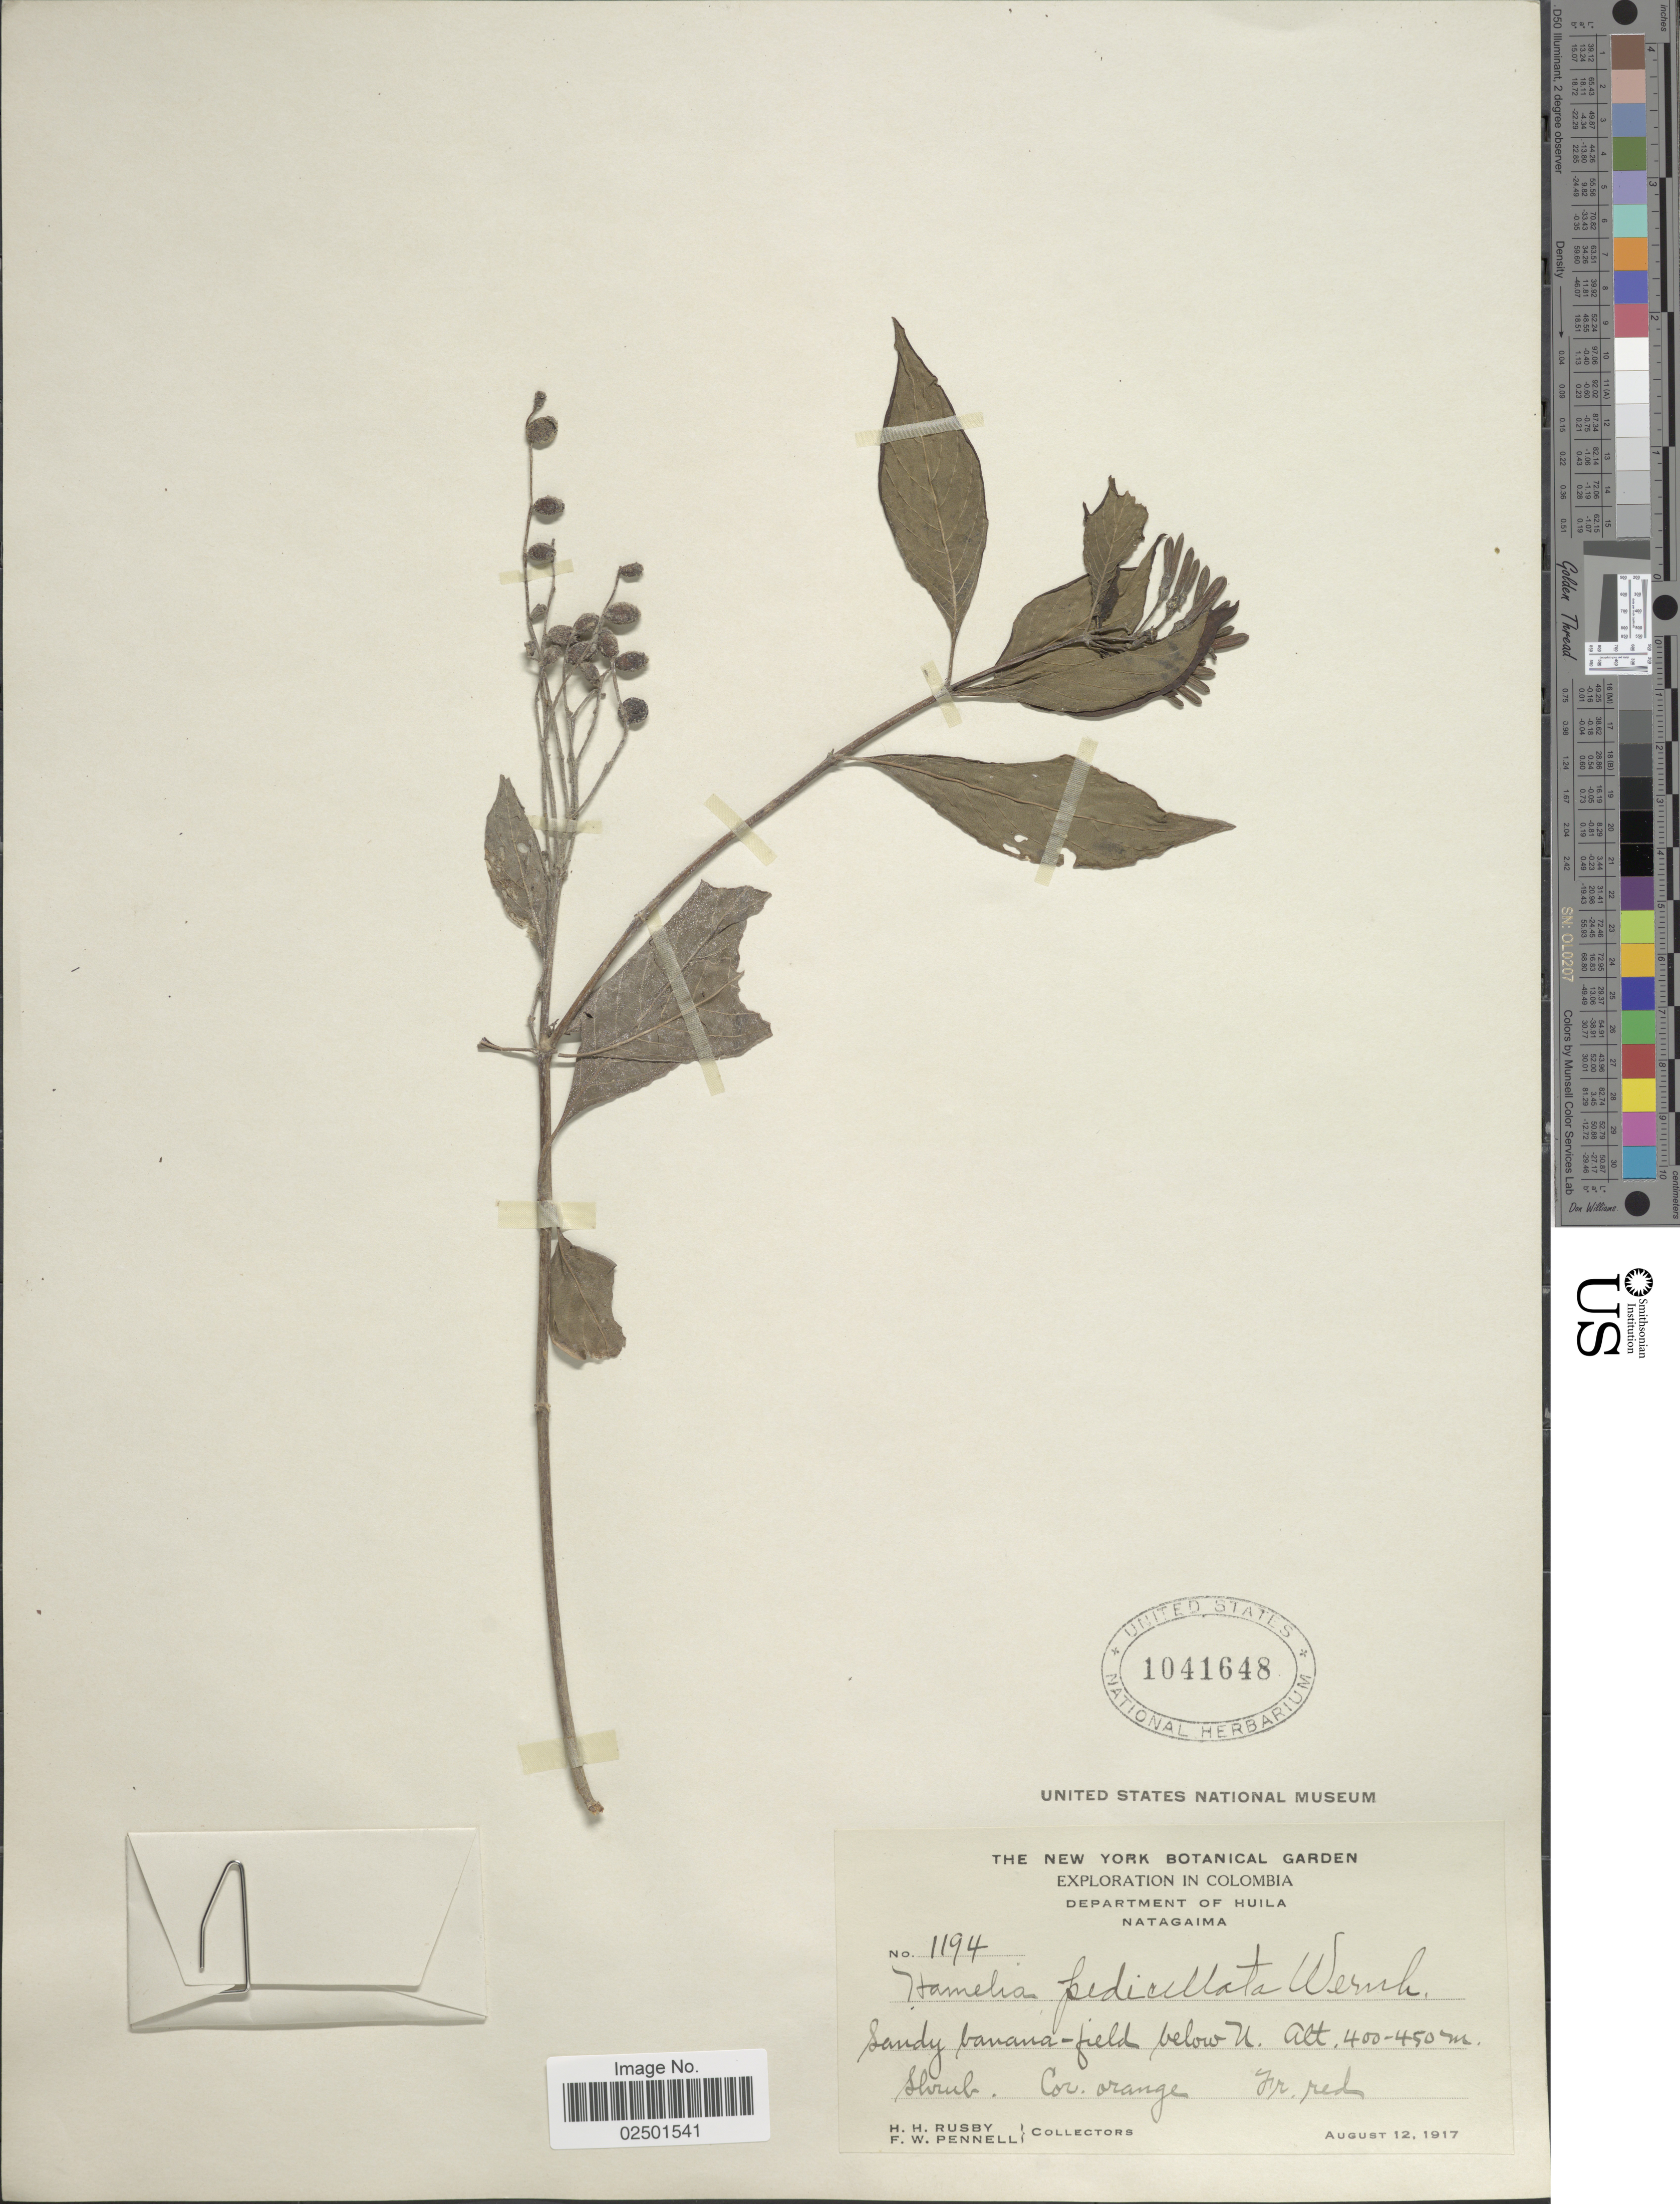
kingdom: Plantae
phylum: Tracheophyta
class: Magnoliopsida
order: Gentianales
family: Rubiaceae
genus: Hamelia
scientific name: Hamelia patens var. glabra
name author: Oerst.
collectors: H. H. Rusby & F. W. Pennell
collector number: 1194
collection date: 1917-08-12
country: Colombia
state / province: Huila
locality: Department of Huila. Sandy banana-field below Natagaima.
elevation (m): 400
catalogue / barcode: US 1041648